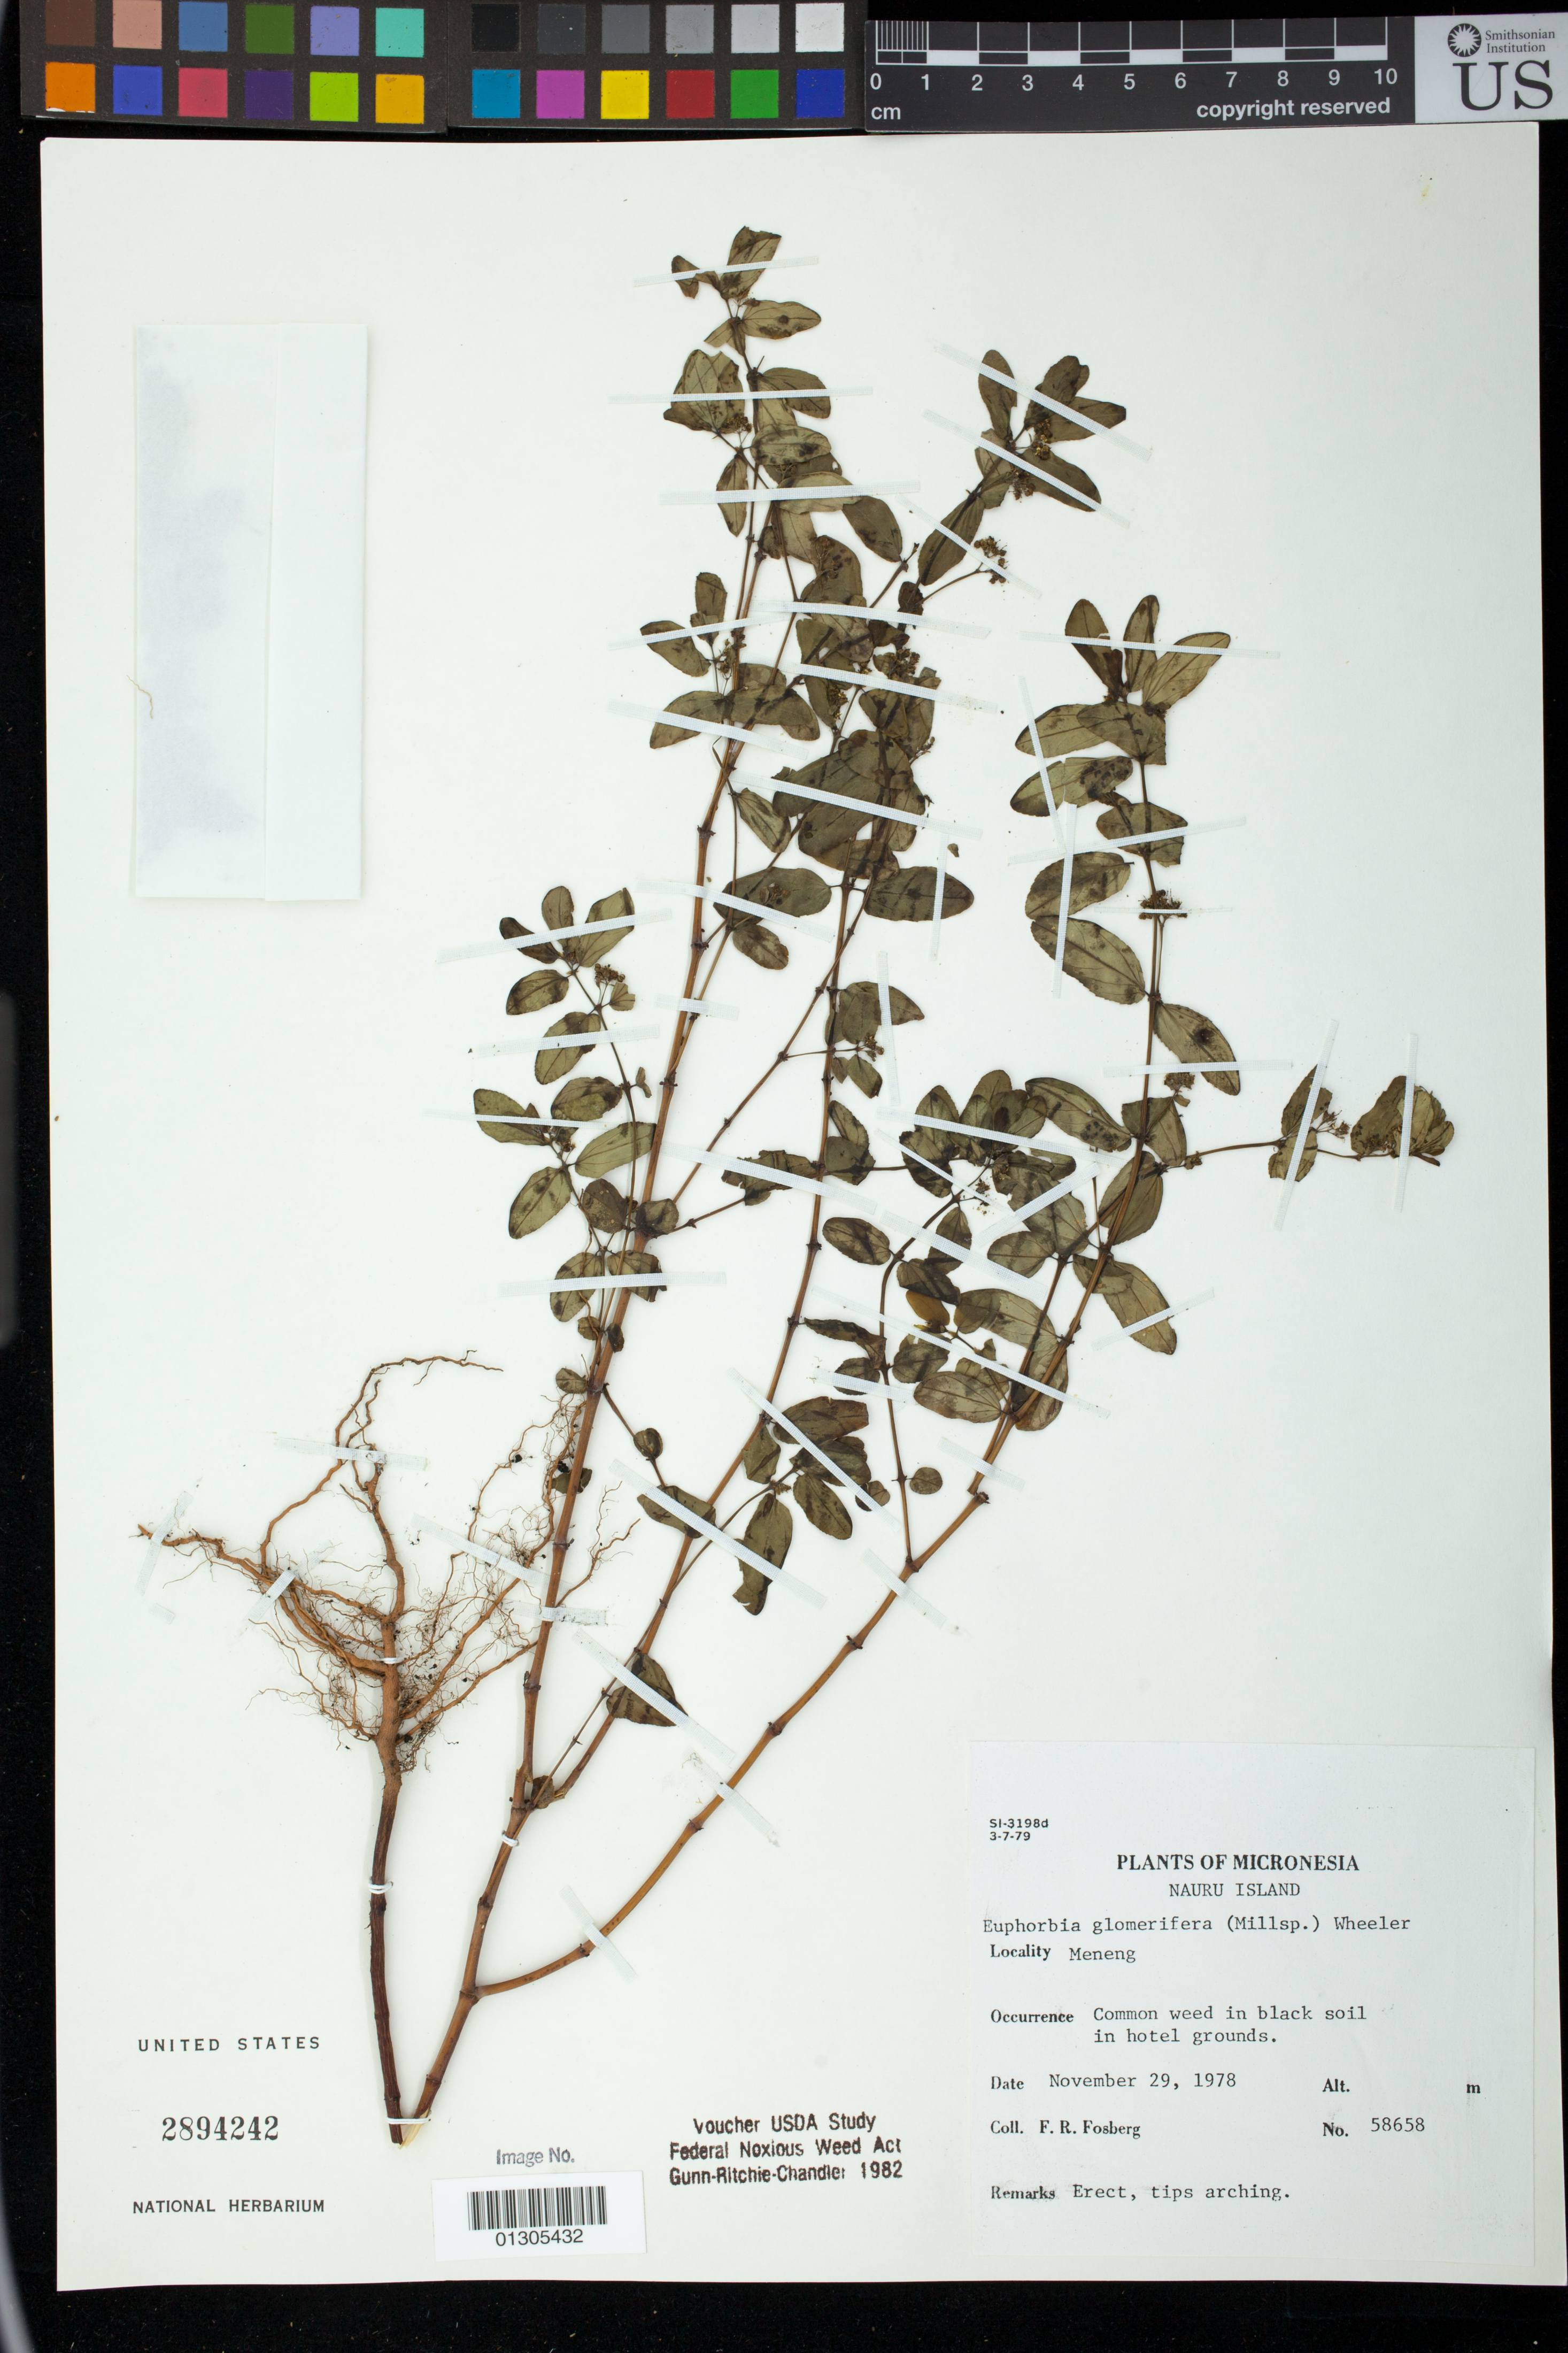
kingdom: Plantae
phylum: Tracheophyta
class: Magnoliopsida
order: Malpighiales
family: Euphorbiaceae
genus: Euphorbia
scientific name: Euphorbia hypericifolia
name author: L.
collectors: F. R. Fosberg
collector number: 58658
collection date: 1978-11-29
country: Nauru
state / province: Meneng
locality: Meneng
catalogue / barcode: US 2894242